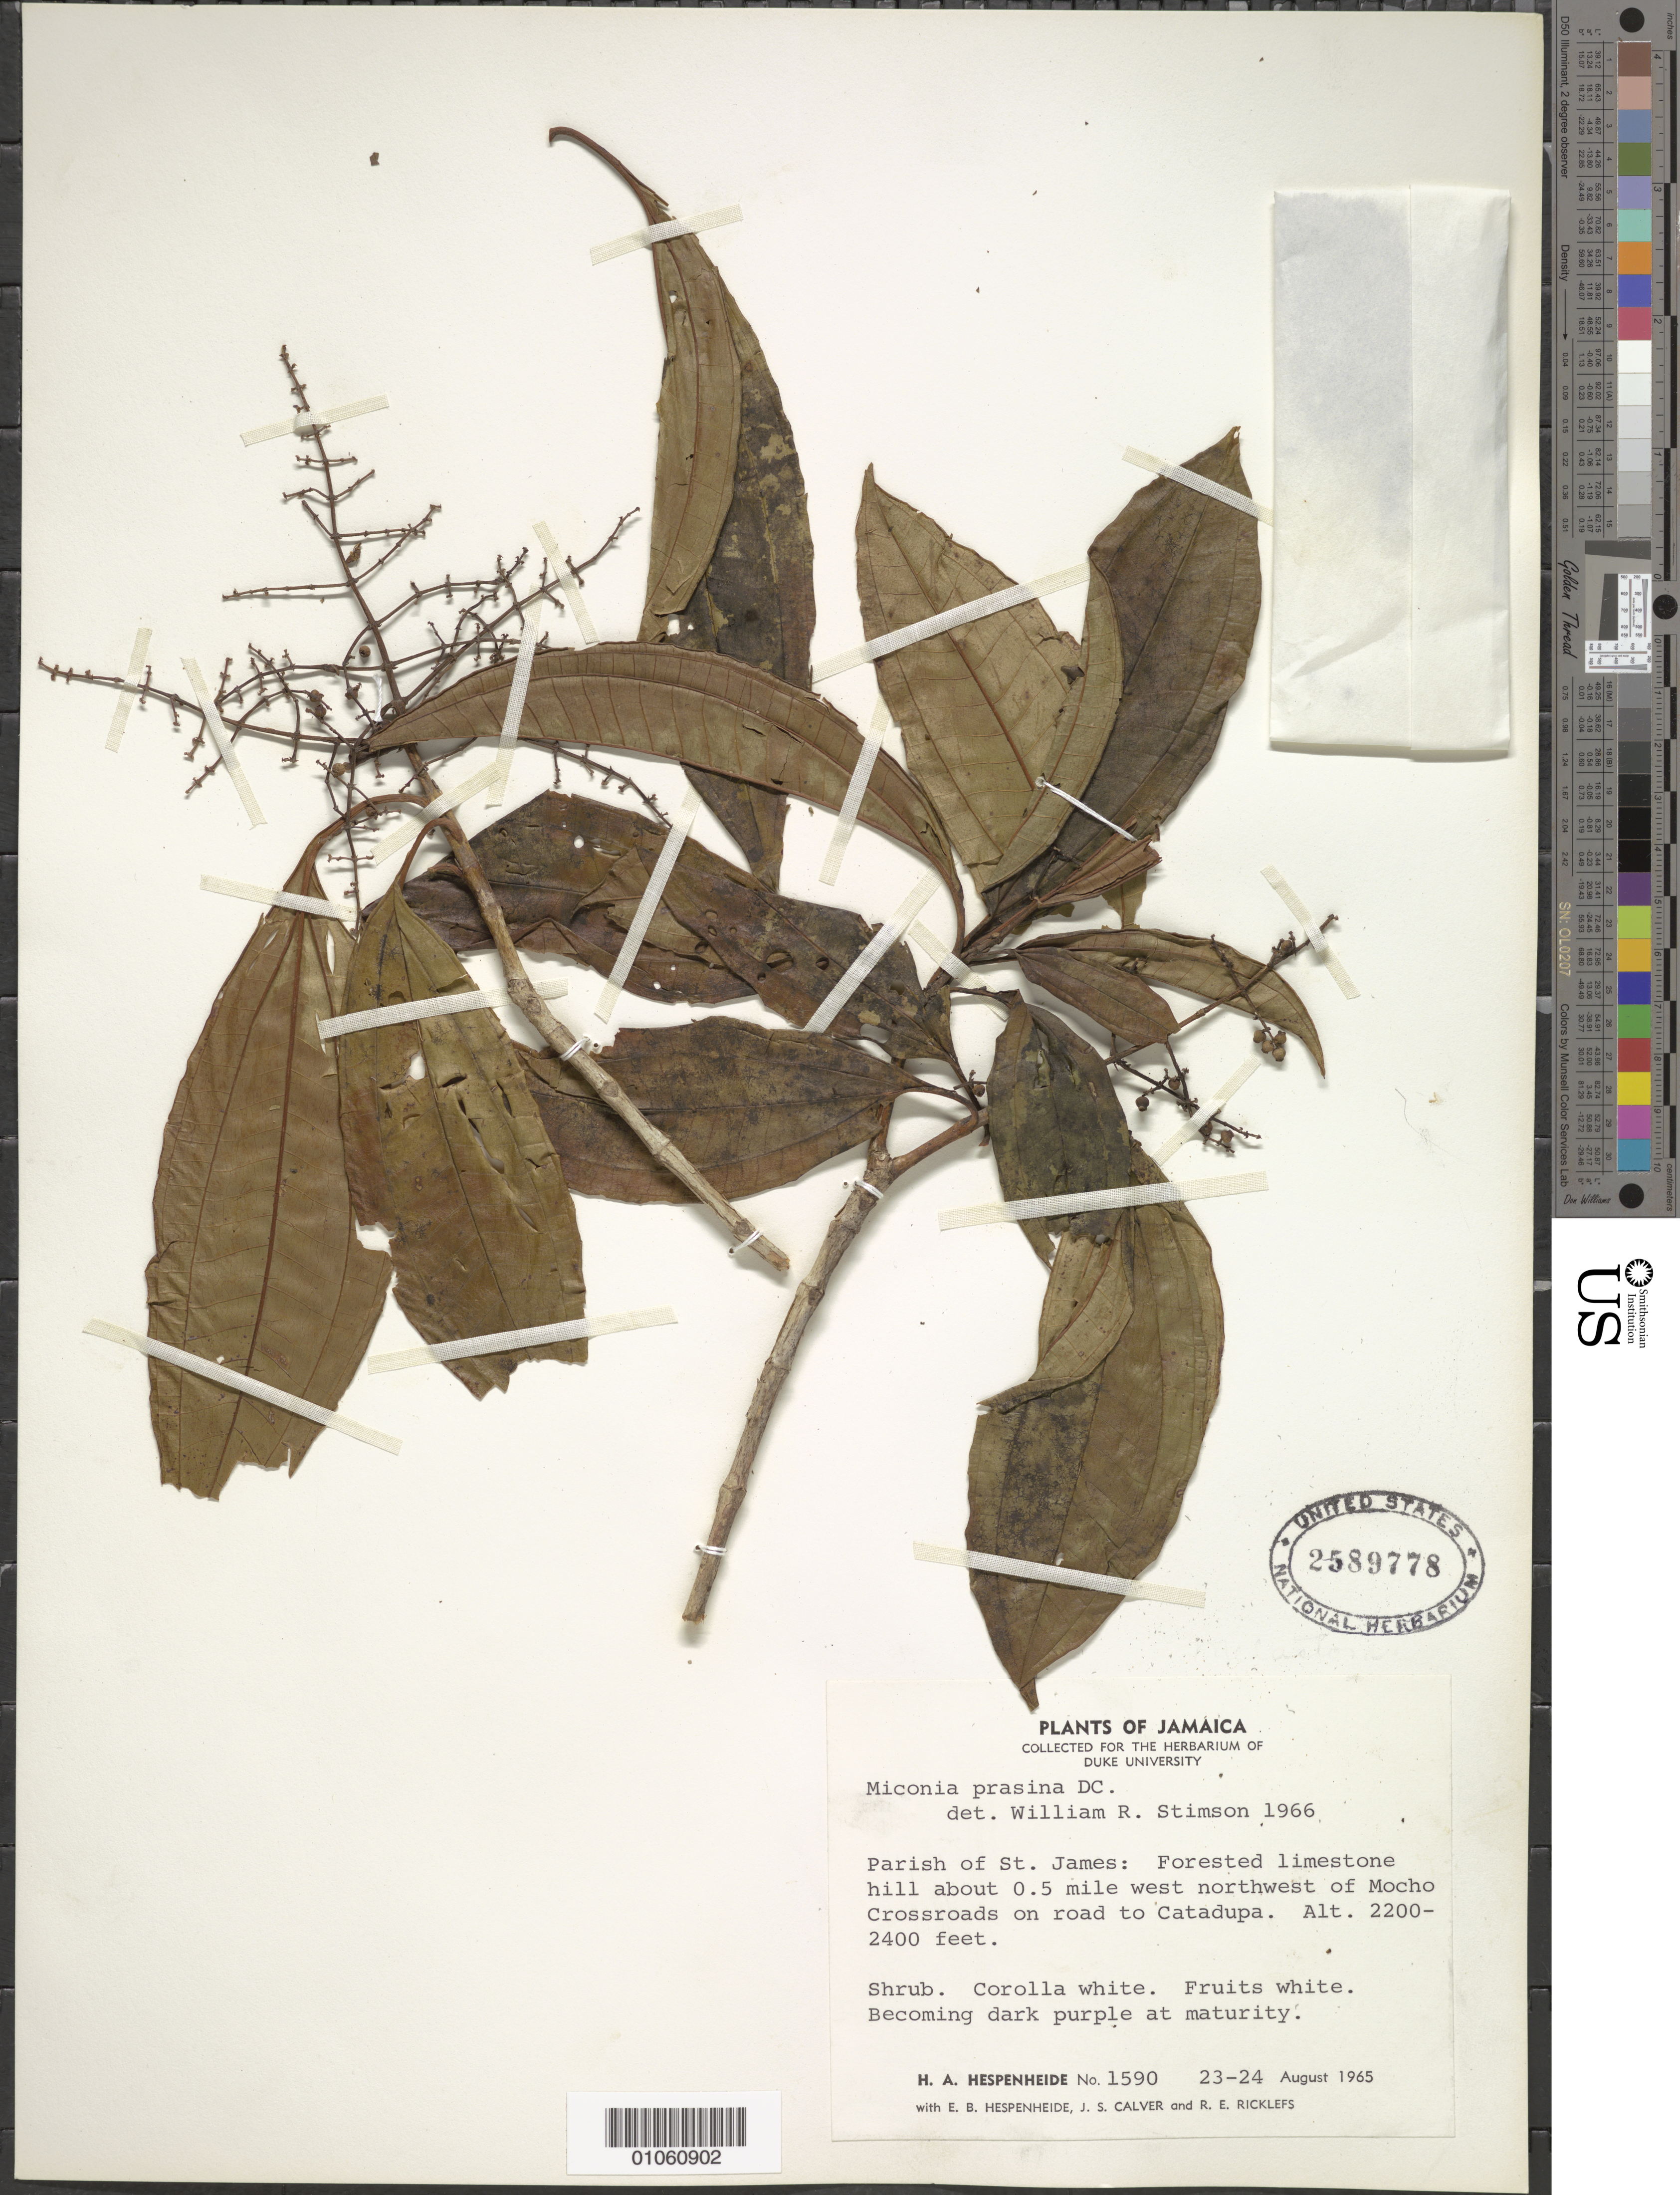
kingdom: Plantae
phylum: Tracheophyta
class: Magnoliopsida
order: Myrtales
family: Melastomataceae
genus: Miconia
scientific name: Miconia prasina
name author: (Sw.) DC.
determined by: Stimson, W. R.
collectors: H. A. Hespenheide & E. Hespenheide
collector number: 1590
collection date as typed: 23 Aug 1965 to 24 Aug 1965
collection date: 1965-08-23/1965-08-24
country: Jamaica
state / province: Saint James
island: Jamaica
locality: Mocho Crossroads, about 0.5 WNW of, on road to Catadupa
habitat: Forested limestone hill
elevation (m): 671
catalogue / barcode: US 2589778